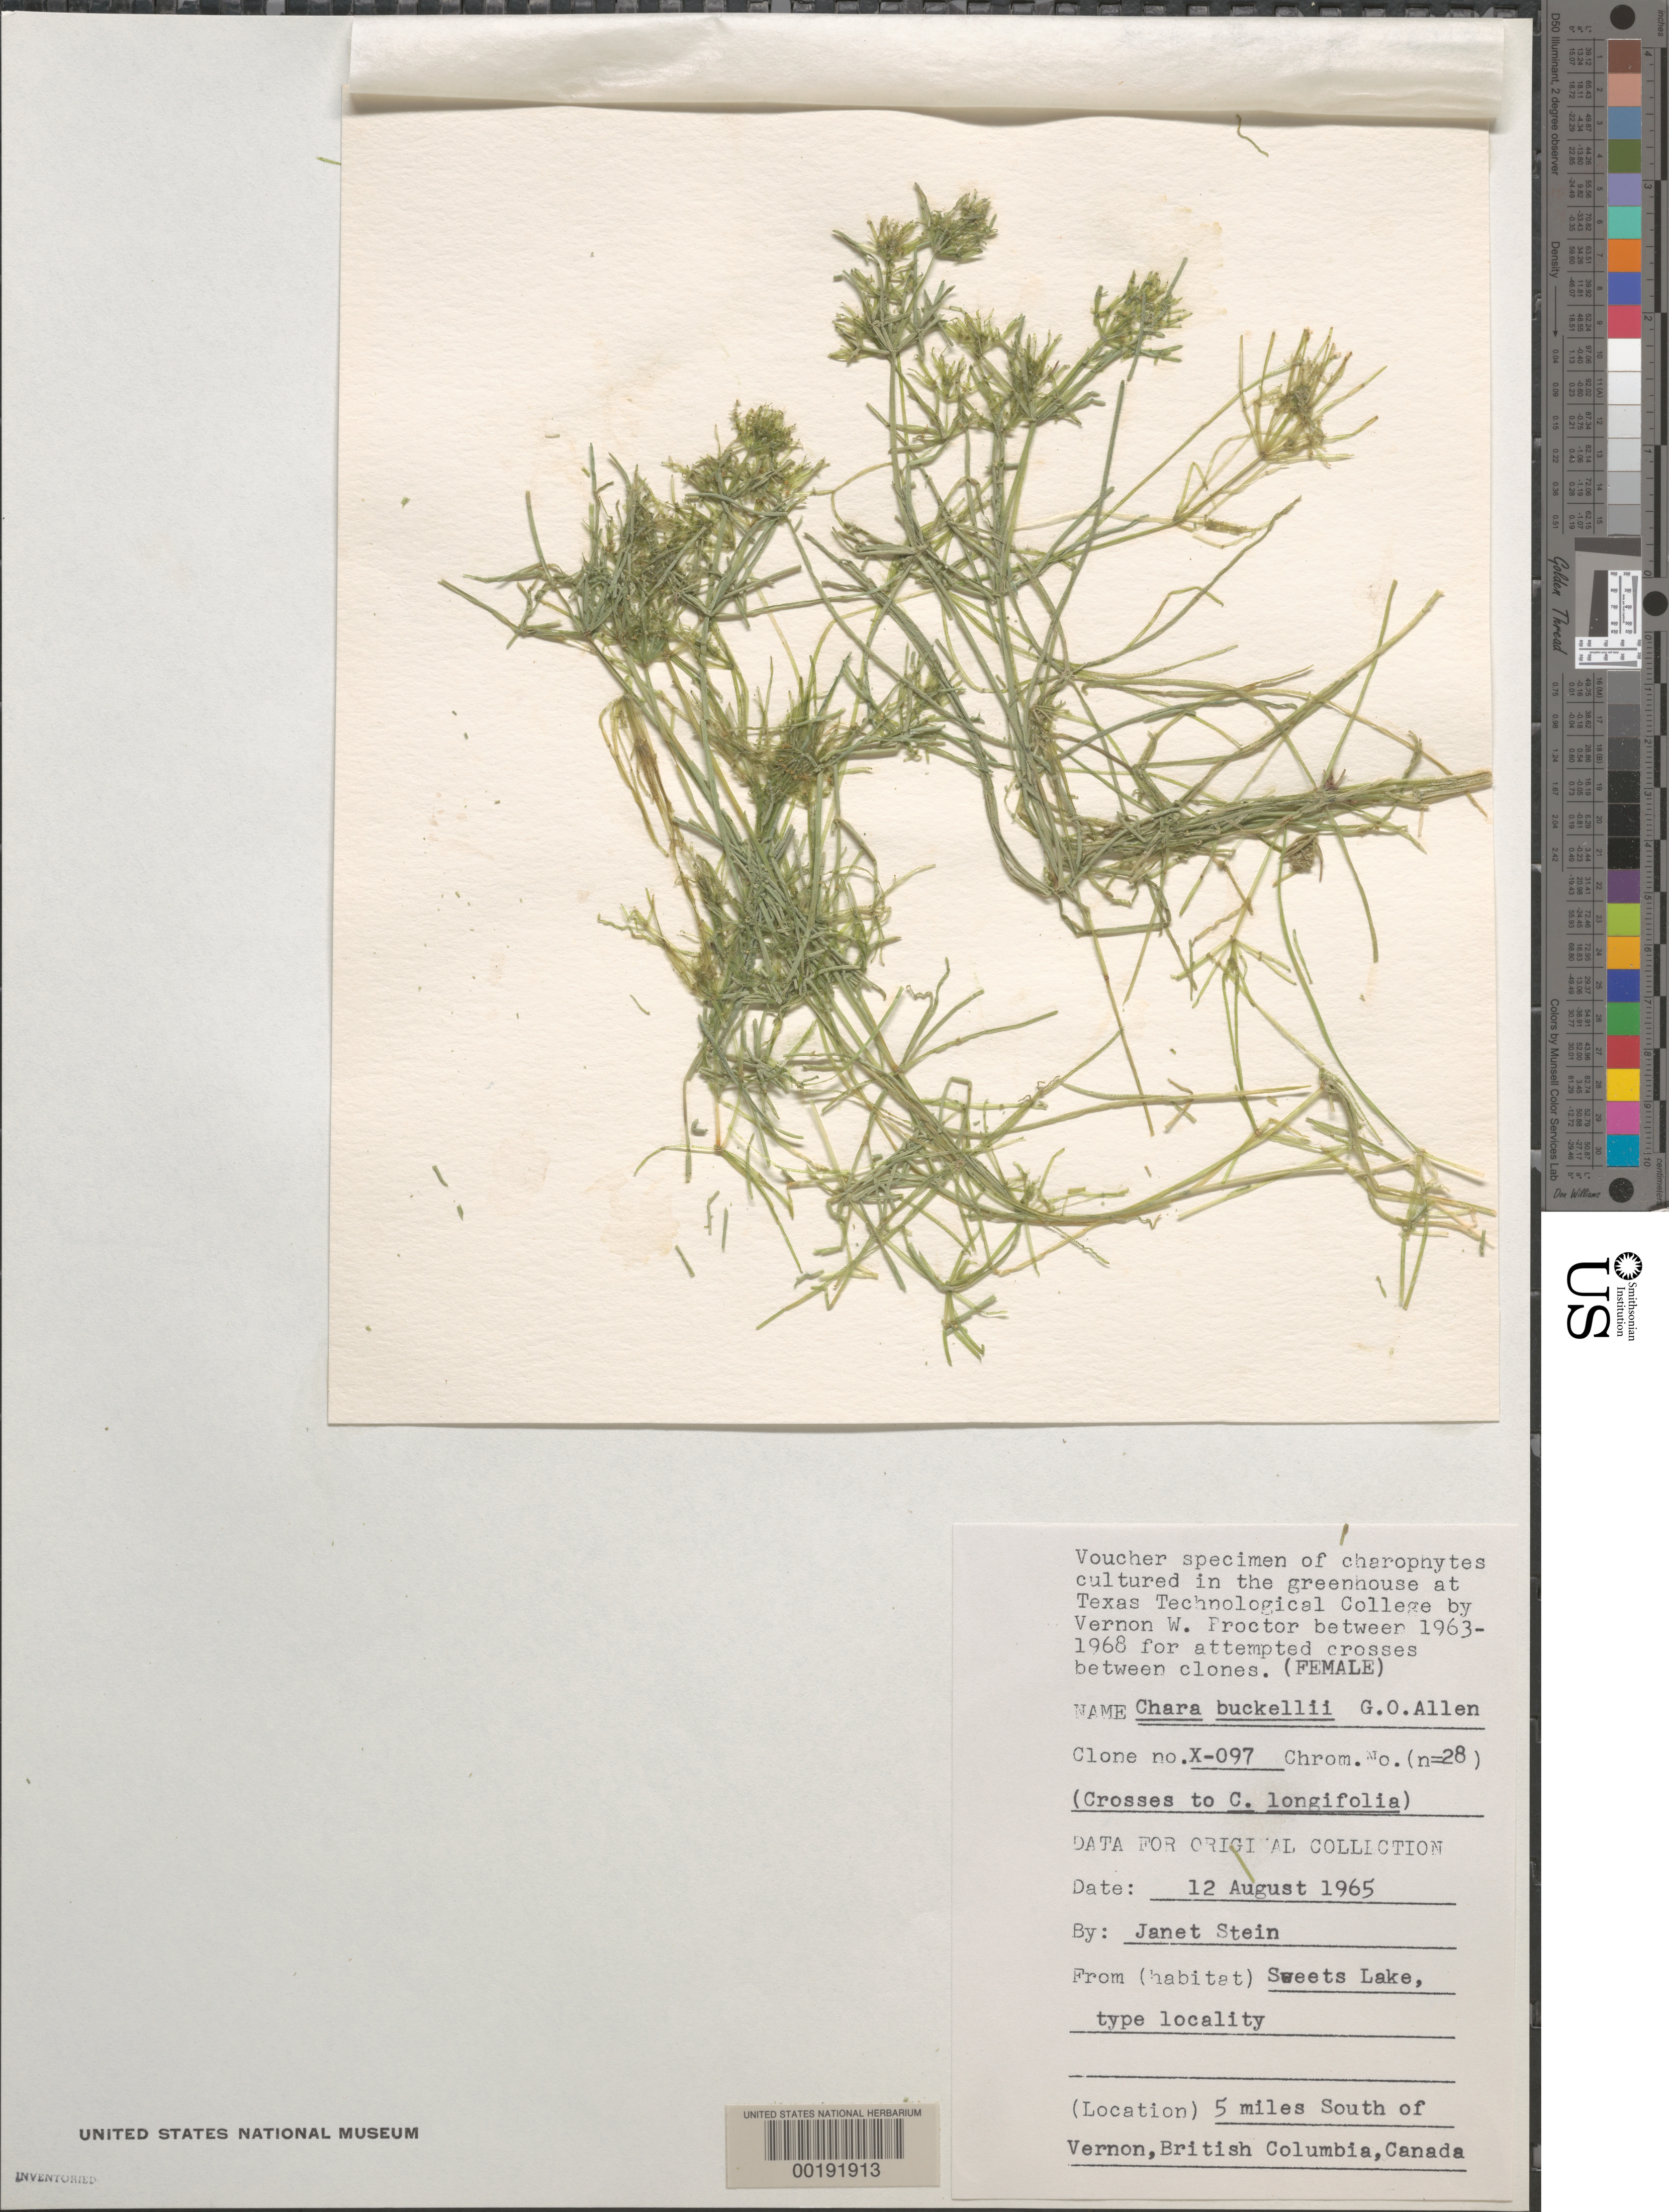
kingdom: Plantae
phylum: Charophyta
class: Charophyceae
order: Charales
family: Characeae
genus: Chara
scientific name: Chara buckellii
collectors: J. Stein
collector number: X-097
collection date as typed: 12 Aug 1965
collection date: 1965-08-12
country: Canada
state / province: British Columbia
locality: Sweets Lake, 5 miles south of Vernon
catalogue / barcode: US 44775